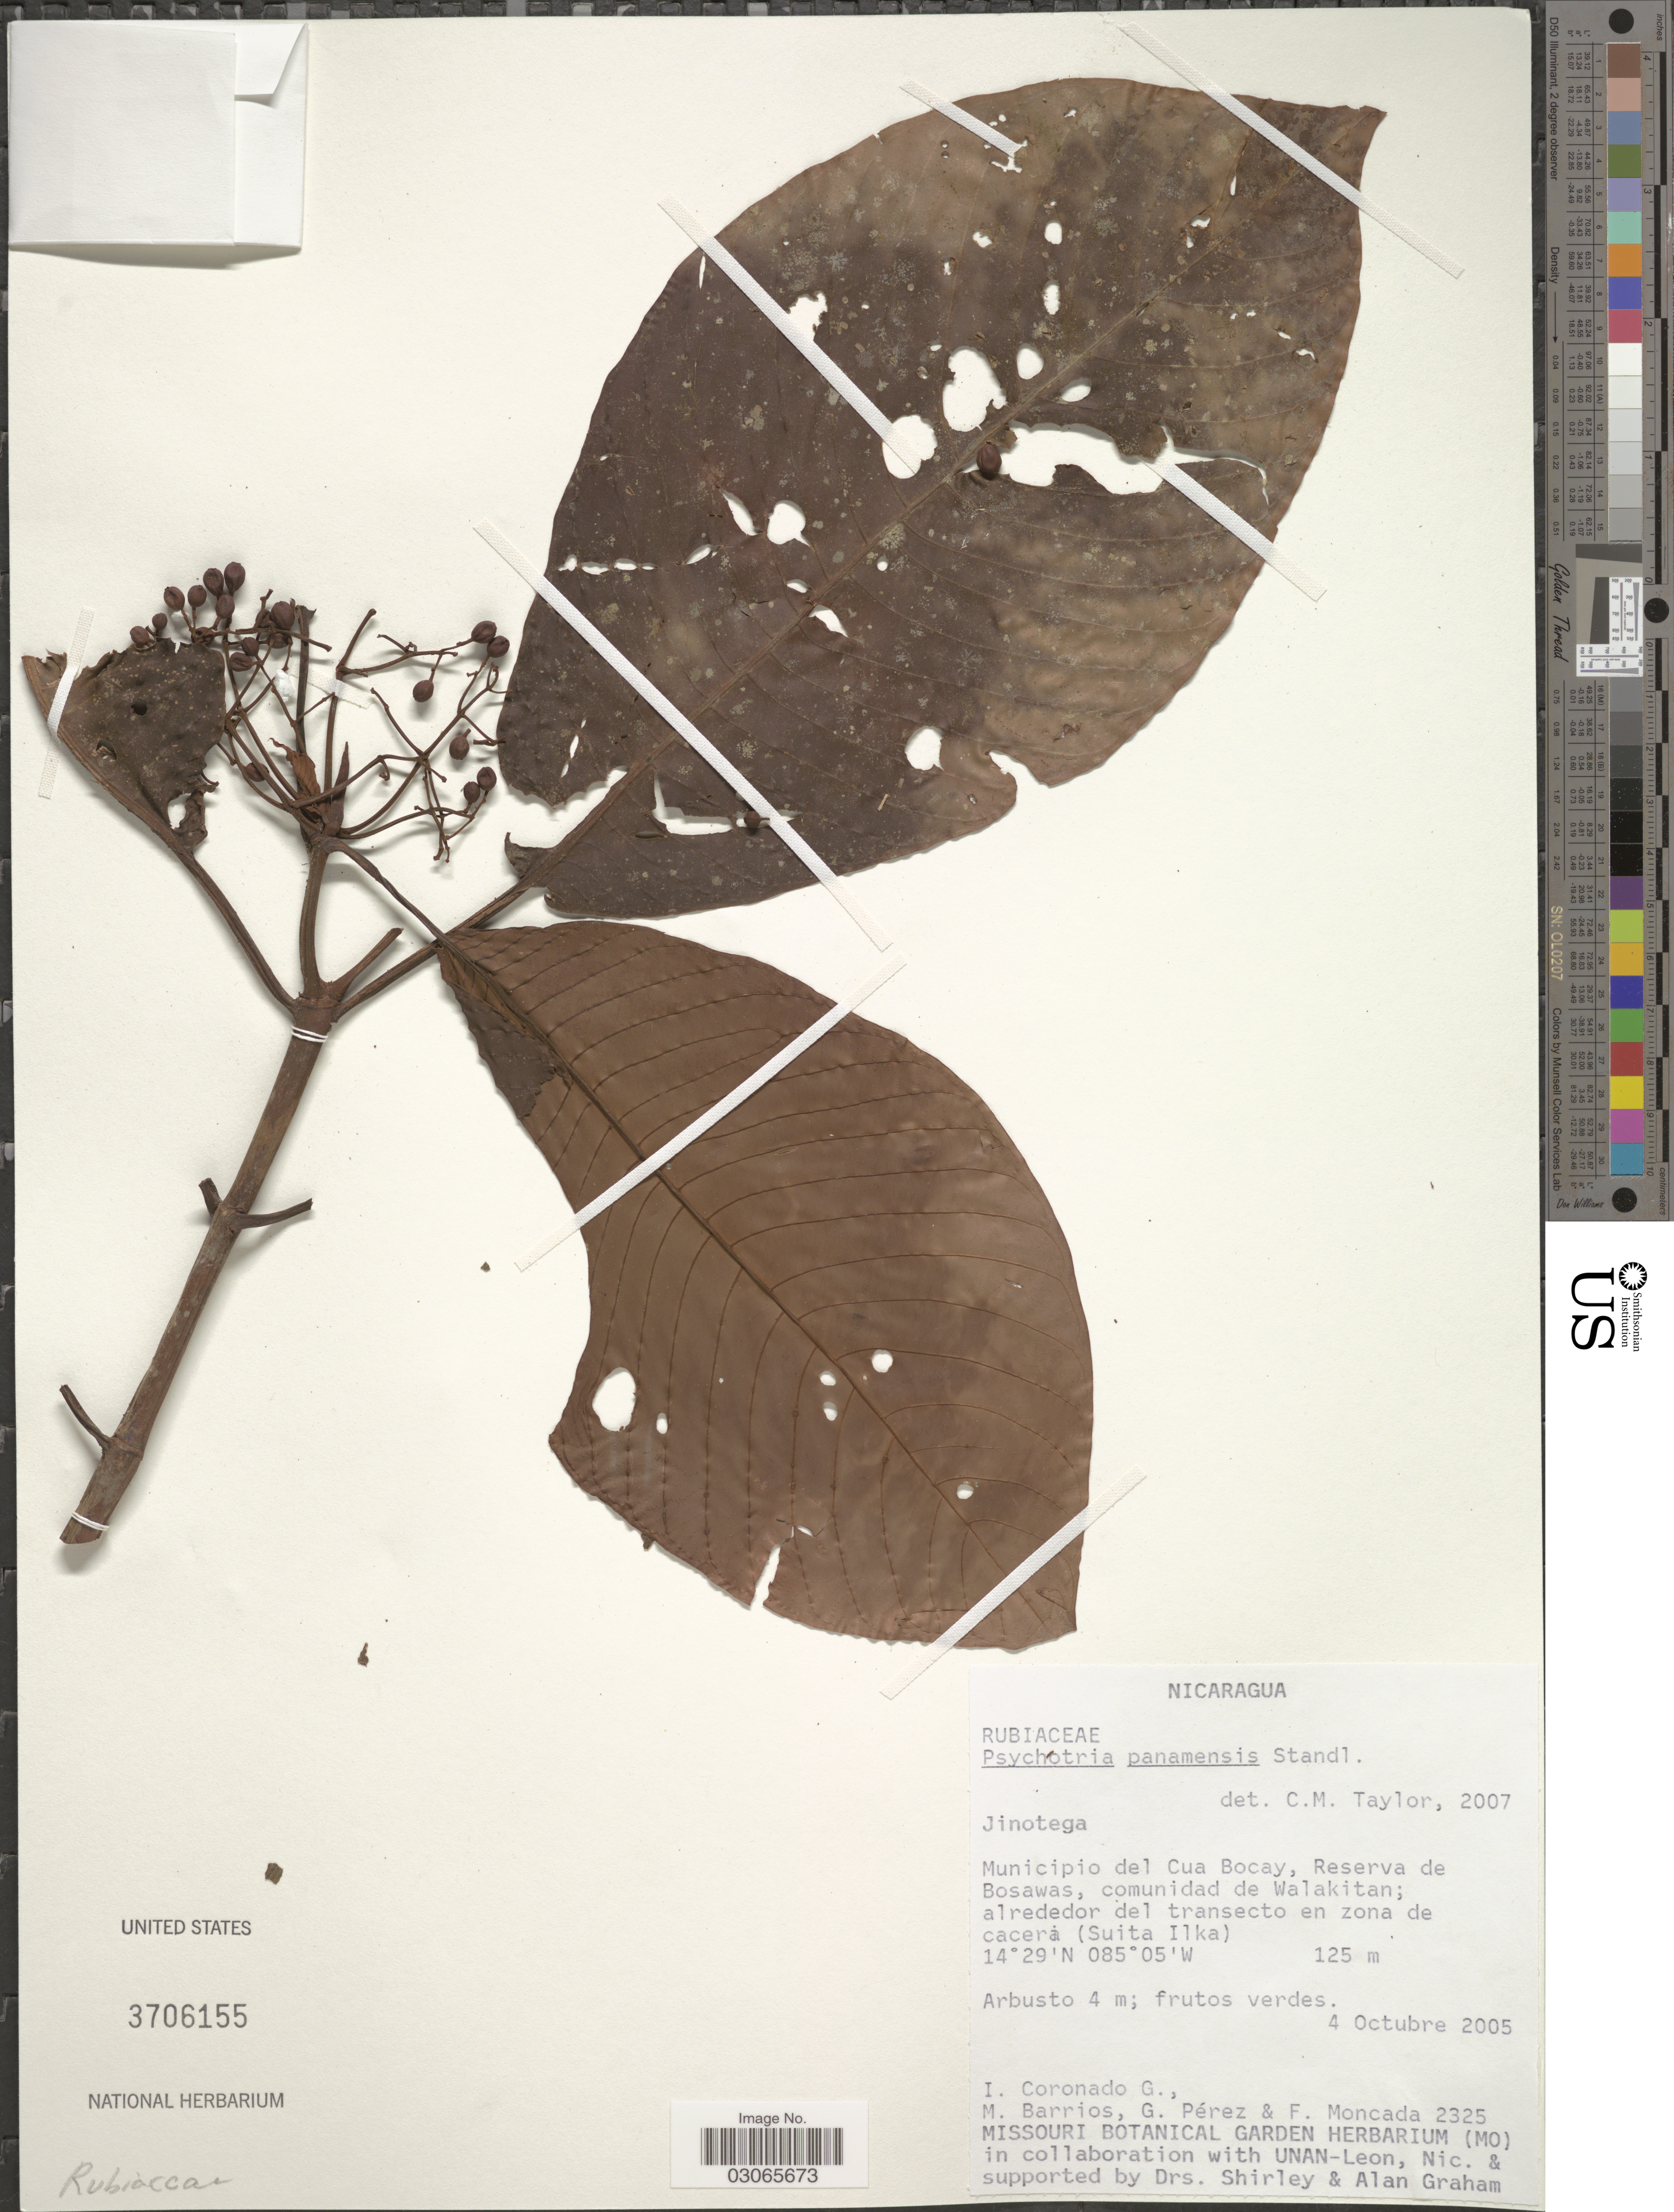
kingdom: Plantae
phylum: Tracheophyta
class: Magnoliopsida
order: Gentianales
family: Rubiaceae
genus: Psychotria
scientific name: Psychotria panamensis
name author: Standl.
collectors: I. Coronado, M. Barrios, G. Perez & F. Moncada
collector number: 2325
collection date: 2005-10-04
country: Nicaragua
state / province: Jinotega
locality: Municipio del Cua Bocay, Reserva de Bosawas, comunidad de Walakitan; alrededor del transecto en zona de cacera (Suita Ilka).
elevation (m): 125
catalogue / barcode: US 3706155